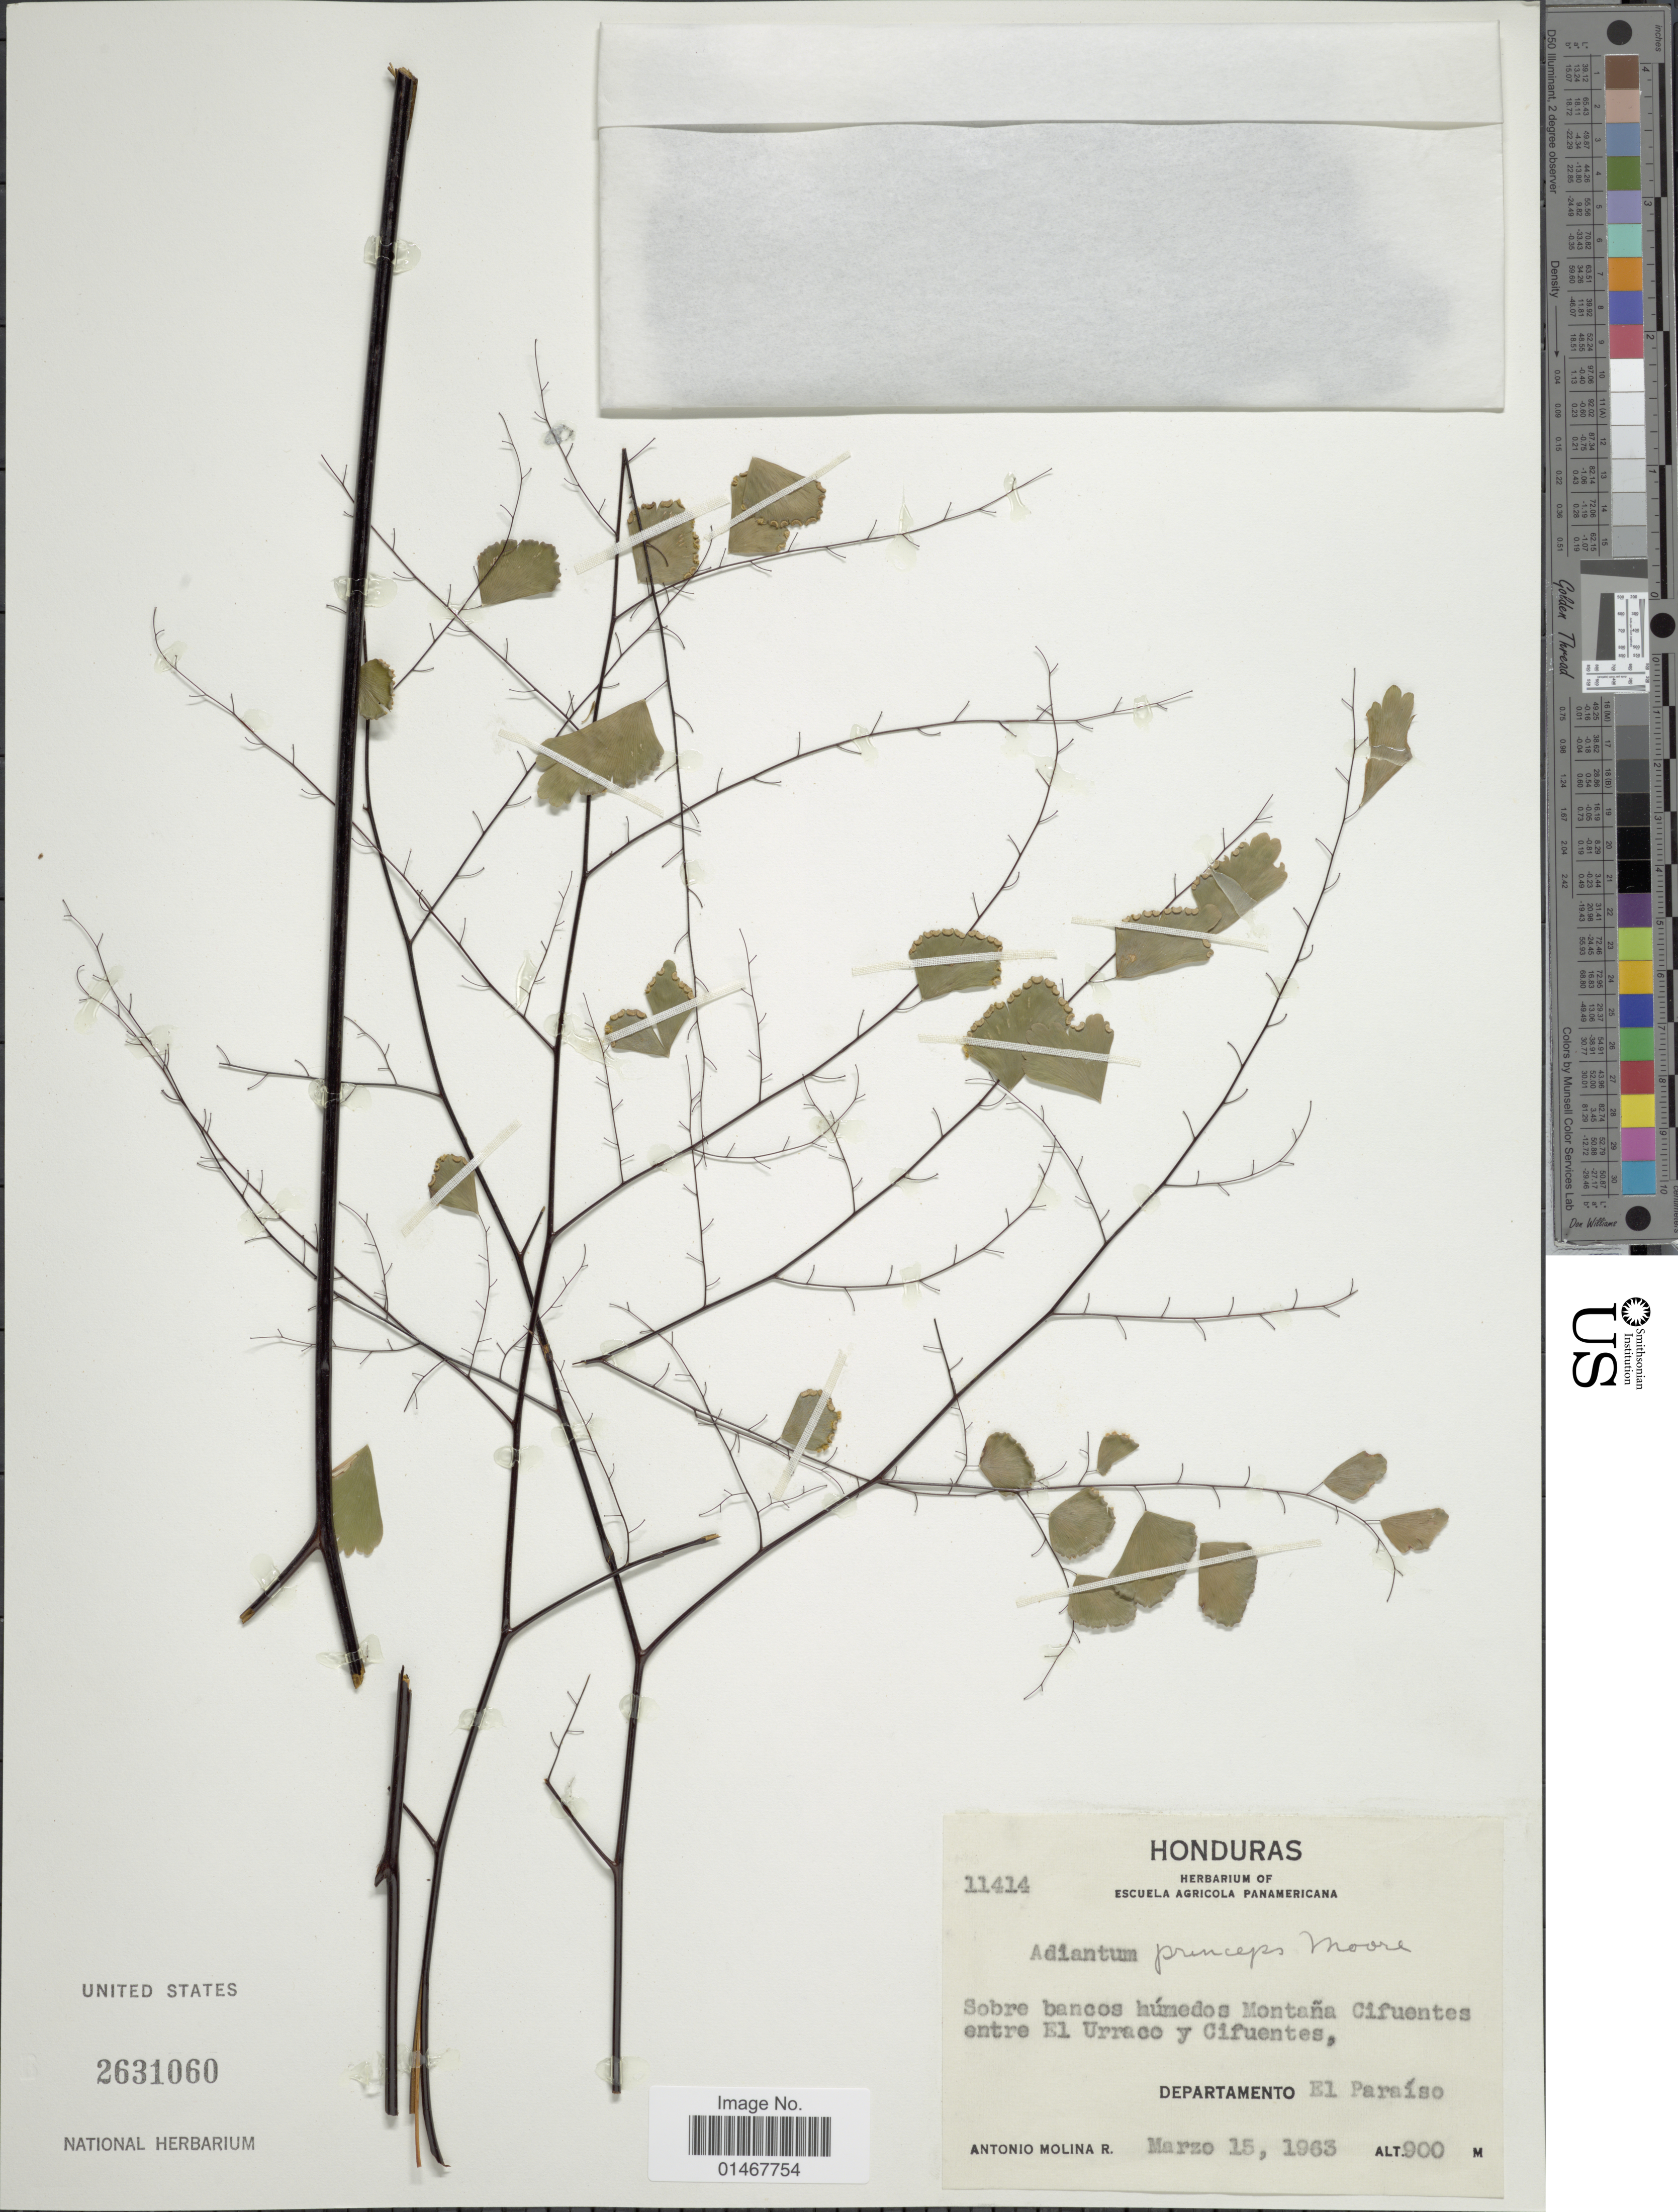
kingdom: Plantae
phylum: Tracheophyta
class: Polypodiopsida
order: Polypodiales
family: Pteridaceae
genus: Adiantum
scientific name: Adiantum princeps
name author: T. Moore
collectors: A. Molina R.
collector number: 11414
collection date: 1963-03-15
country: Honduras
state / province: El Paraíso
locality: Sobre bancos húmedos Montaña Cifuentes entre El Urraco y Cifuentes, Departamento El Paraíso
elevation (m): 900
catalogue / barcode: US 2631060